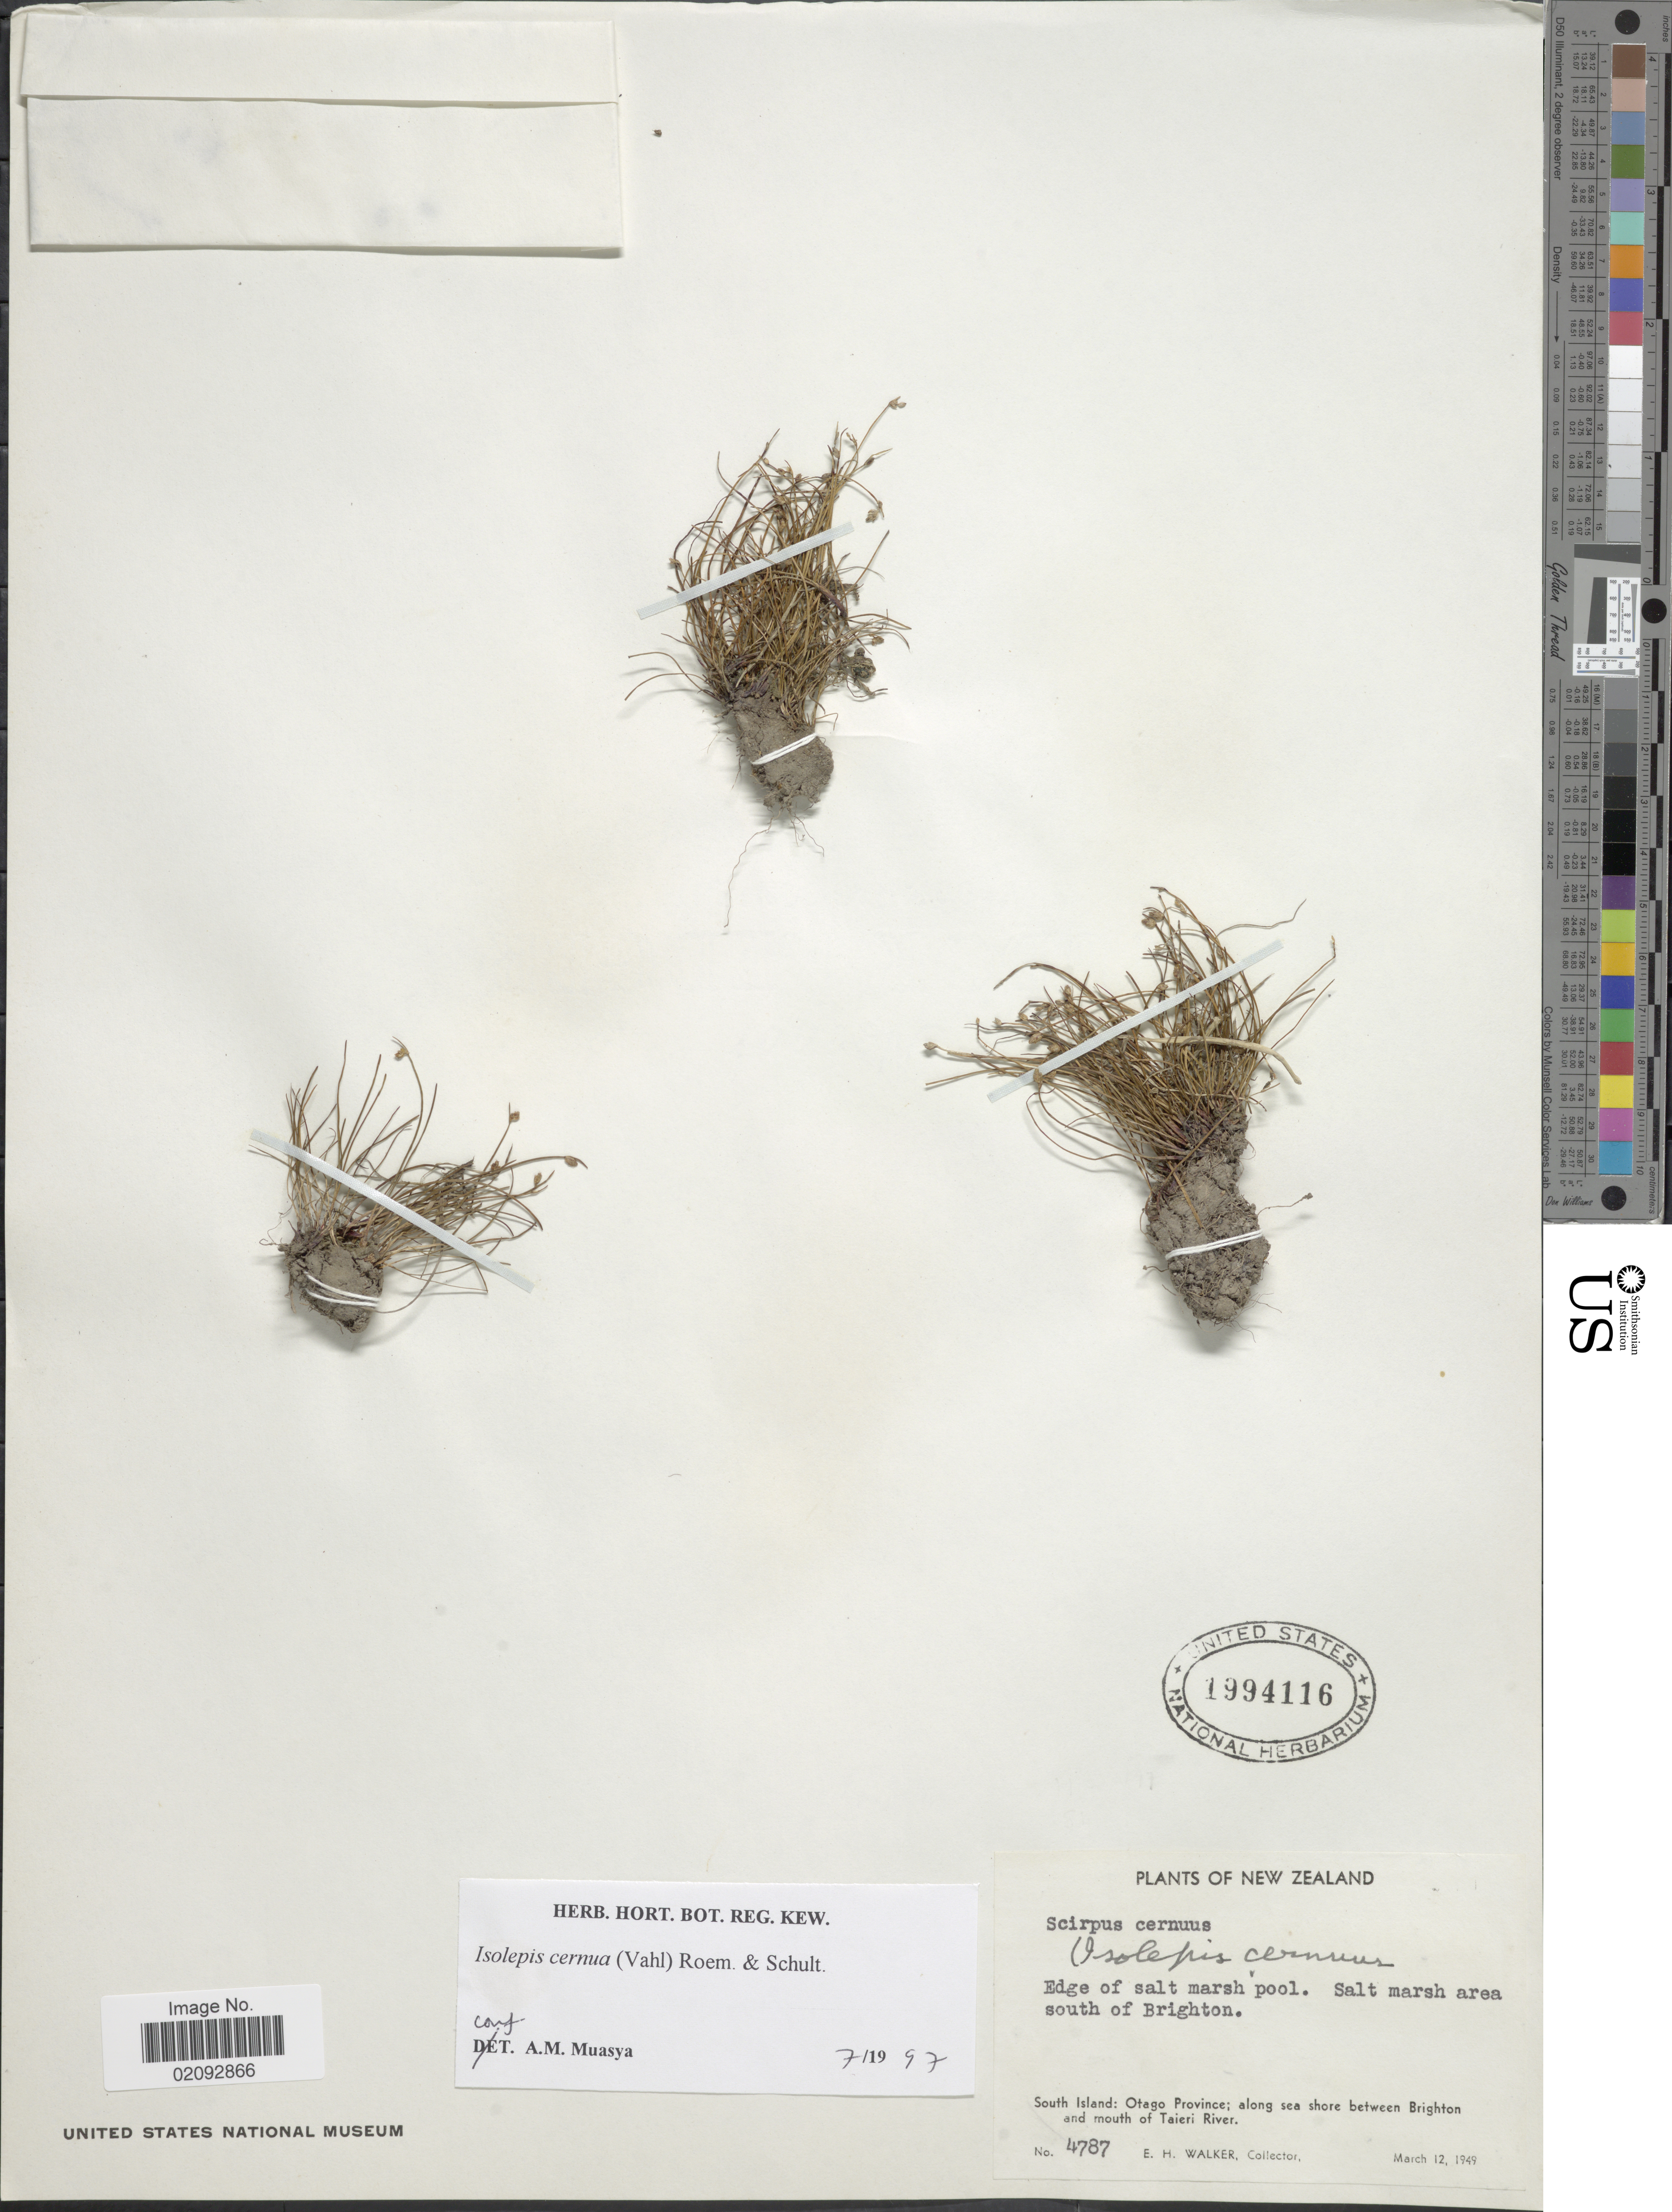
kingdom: Plantae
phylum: Tracheophyta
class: Liliopsida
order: Poales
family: Cyperaceae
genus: Isolepis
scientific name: Isolepis cernua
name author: (Vahl) Roem. & Schult.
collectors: E. H. Walker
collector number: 4787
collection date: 1949-03-12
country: New Zealand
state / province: Otago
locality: Salt marsh area south of Brighton, South Island; along sea shore between Brighton and mouth of Taieri River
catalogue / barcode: US 1994116